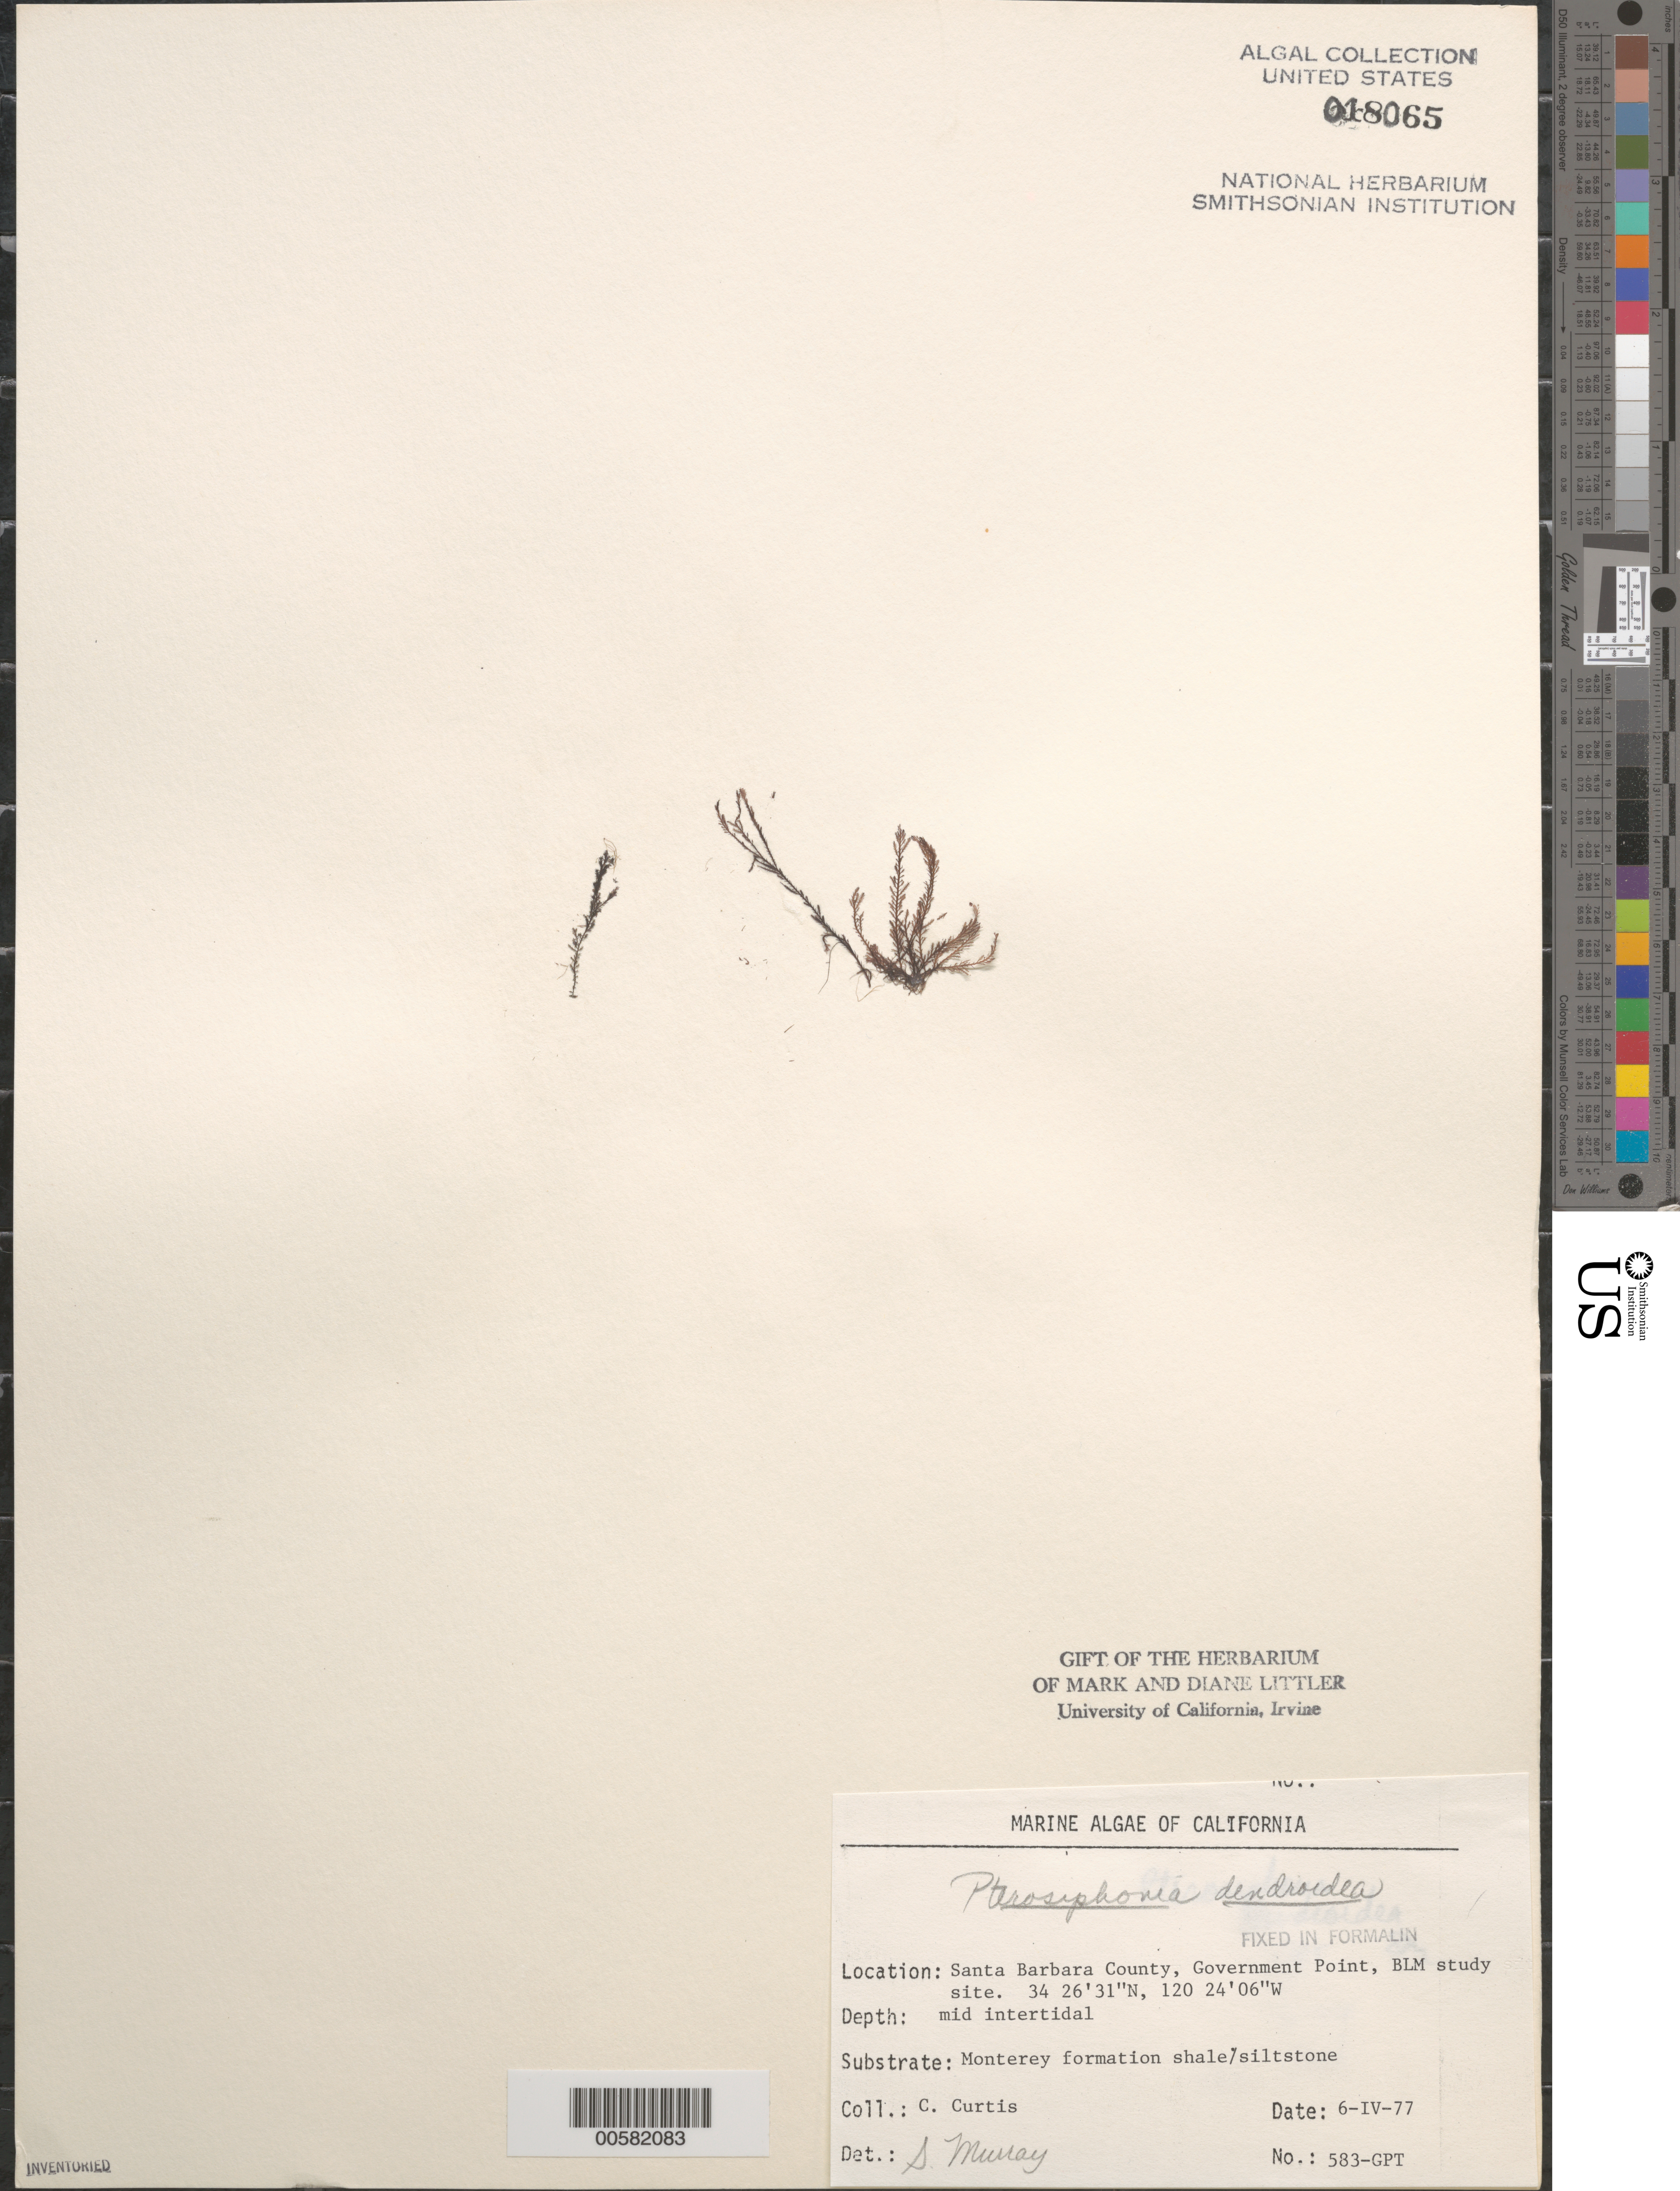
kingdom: Plantae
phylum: Rhodophyta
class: Florideophyceae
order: Ceramiales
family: Rhodomelaceae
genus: Pterosiphonia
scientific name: Pterosiphonia dendroidea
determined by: Murray, S. N.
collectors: C. Curtis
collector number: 583-gpt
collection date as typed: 06 Apr 1977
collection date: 1977-04-06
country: United States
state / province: California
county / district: Santa Barbara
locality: Government Point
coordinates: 34 26'31"N, 120 24'06"W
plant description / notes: BLM-SOCALBIGHT Rocky Intertidal Survey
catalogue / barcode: US 18065